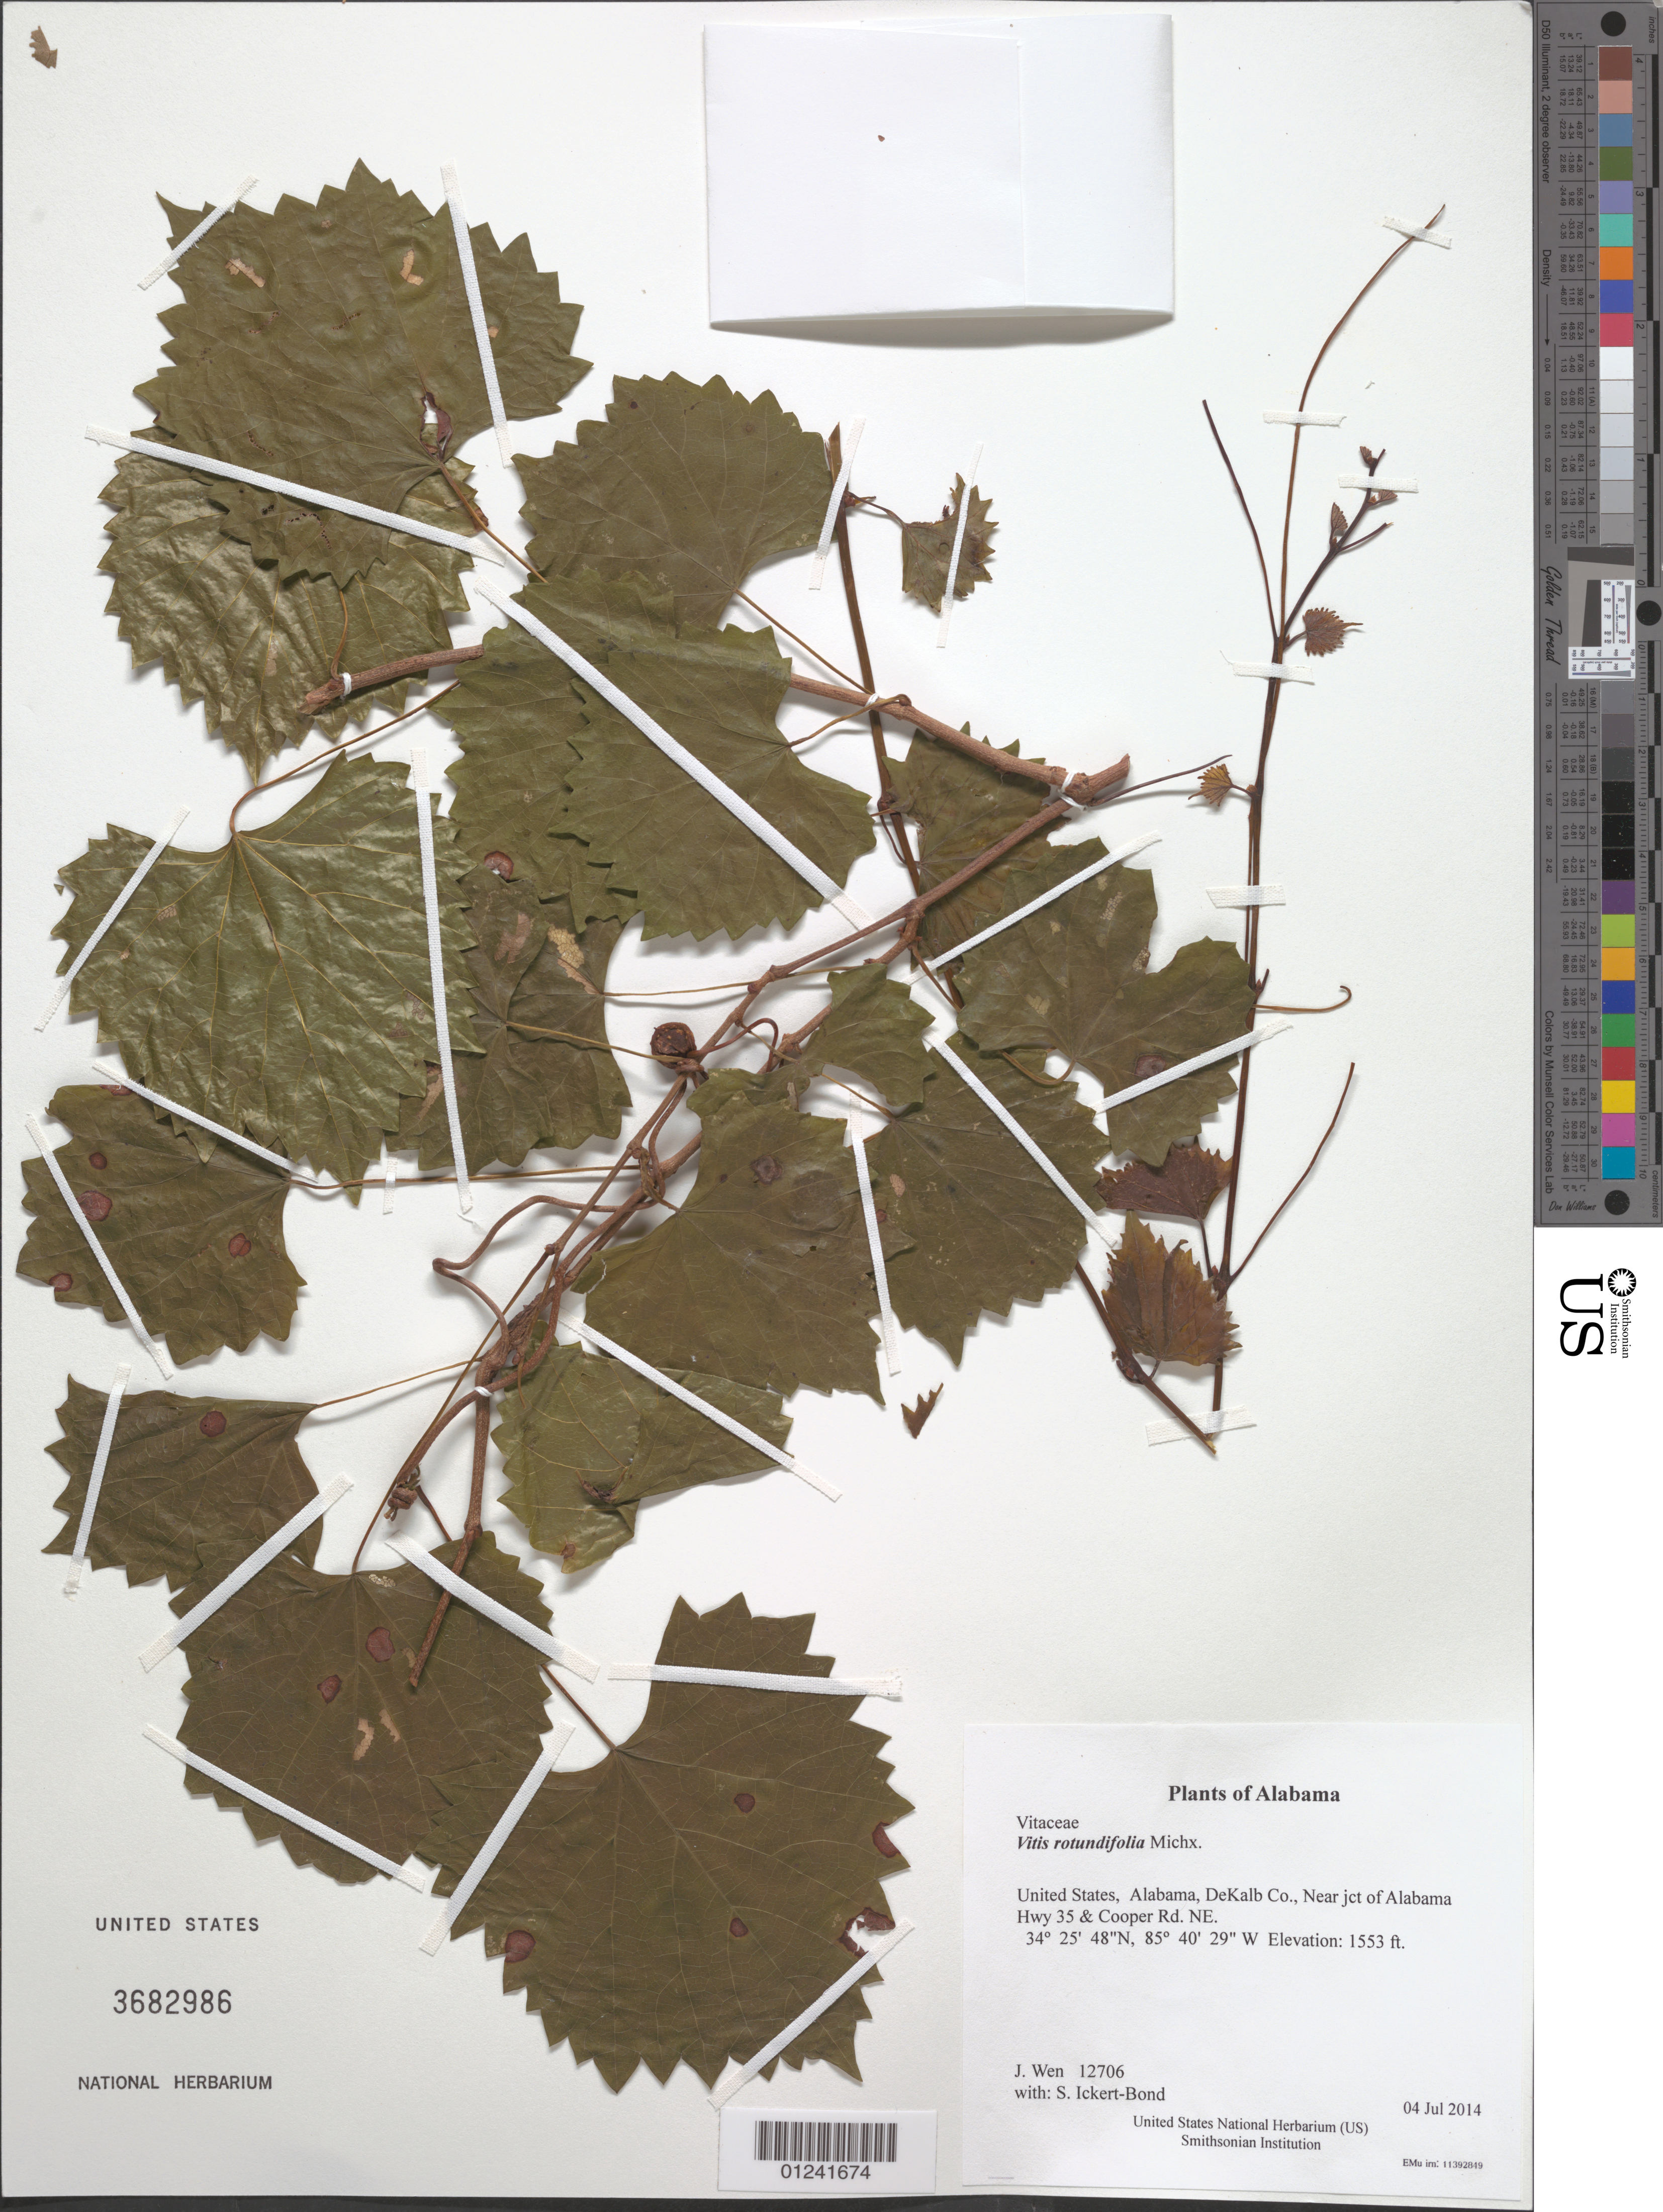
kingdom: Plantae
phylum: Tracheophyta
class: Magnoliopsida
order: Vitales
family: Vitaceae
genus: Vitis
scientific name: Vitis rotundifolia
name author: Michx.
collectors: J. Wen & S. Ickert-Bond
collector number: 12706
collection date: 2014-07-04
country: United States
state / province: Alabama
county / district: DeKalb Co.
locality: Near jct of Alabama Hwy 35 & Cooper Rd. NE.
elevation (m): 473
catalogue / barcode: US 3692986